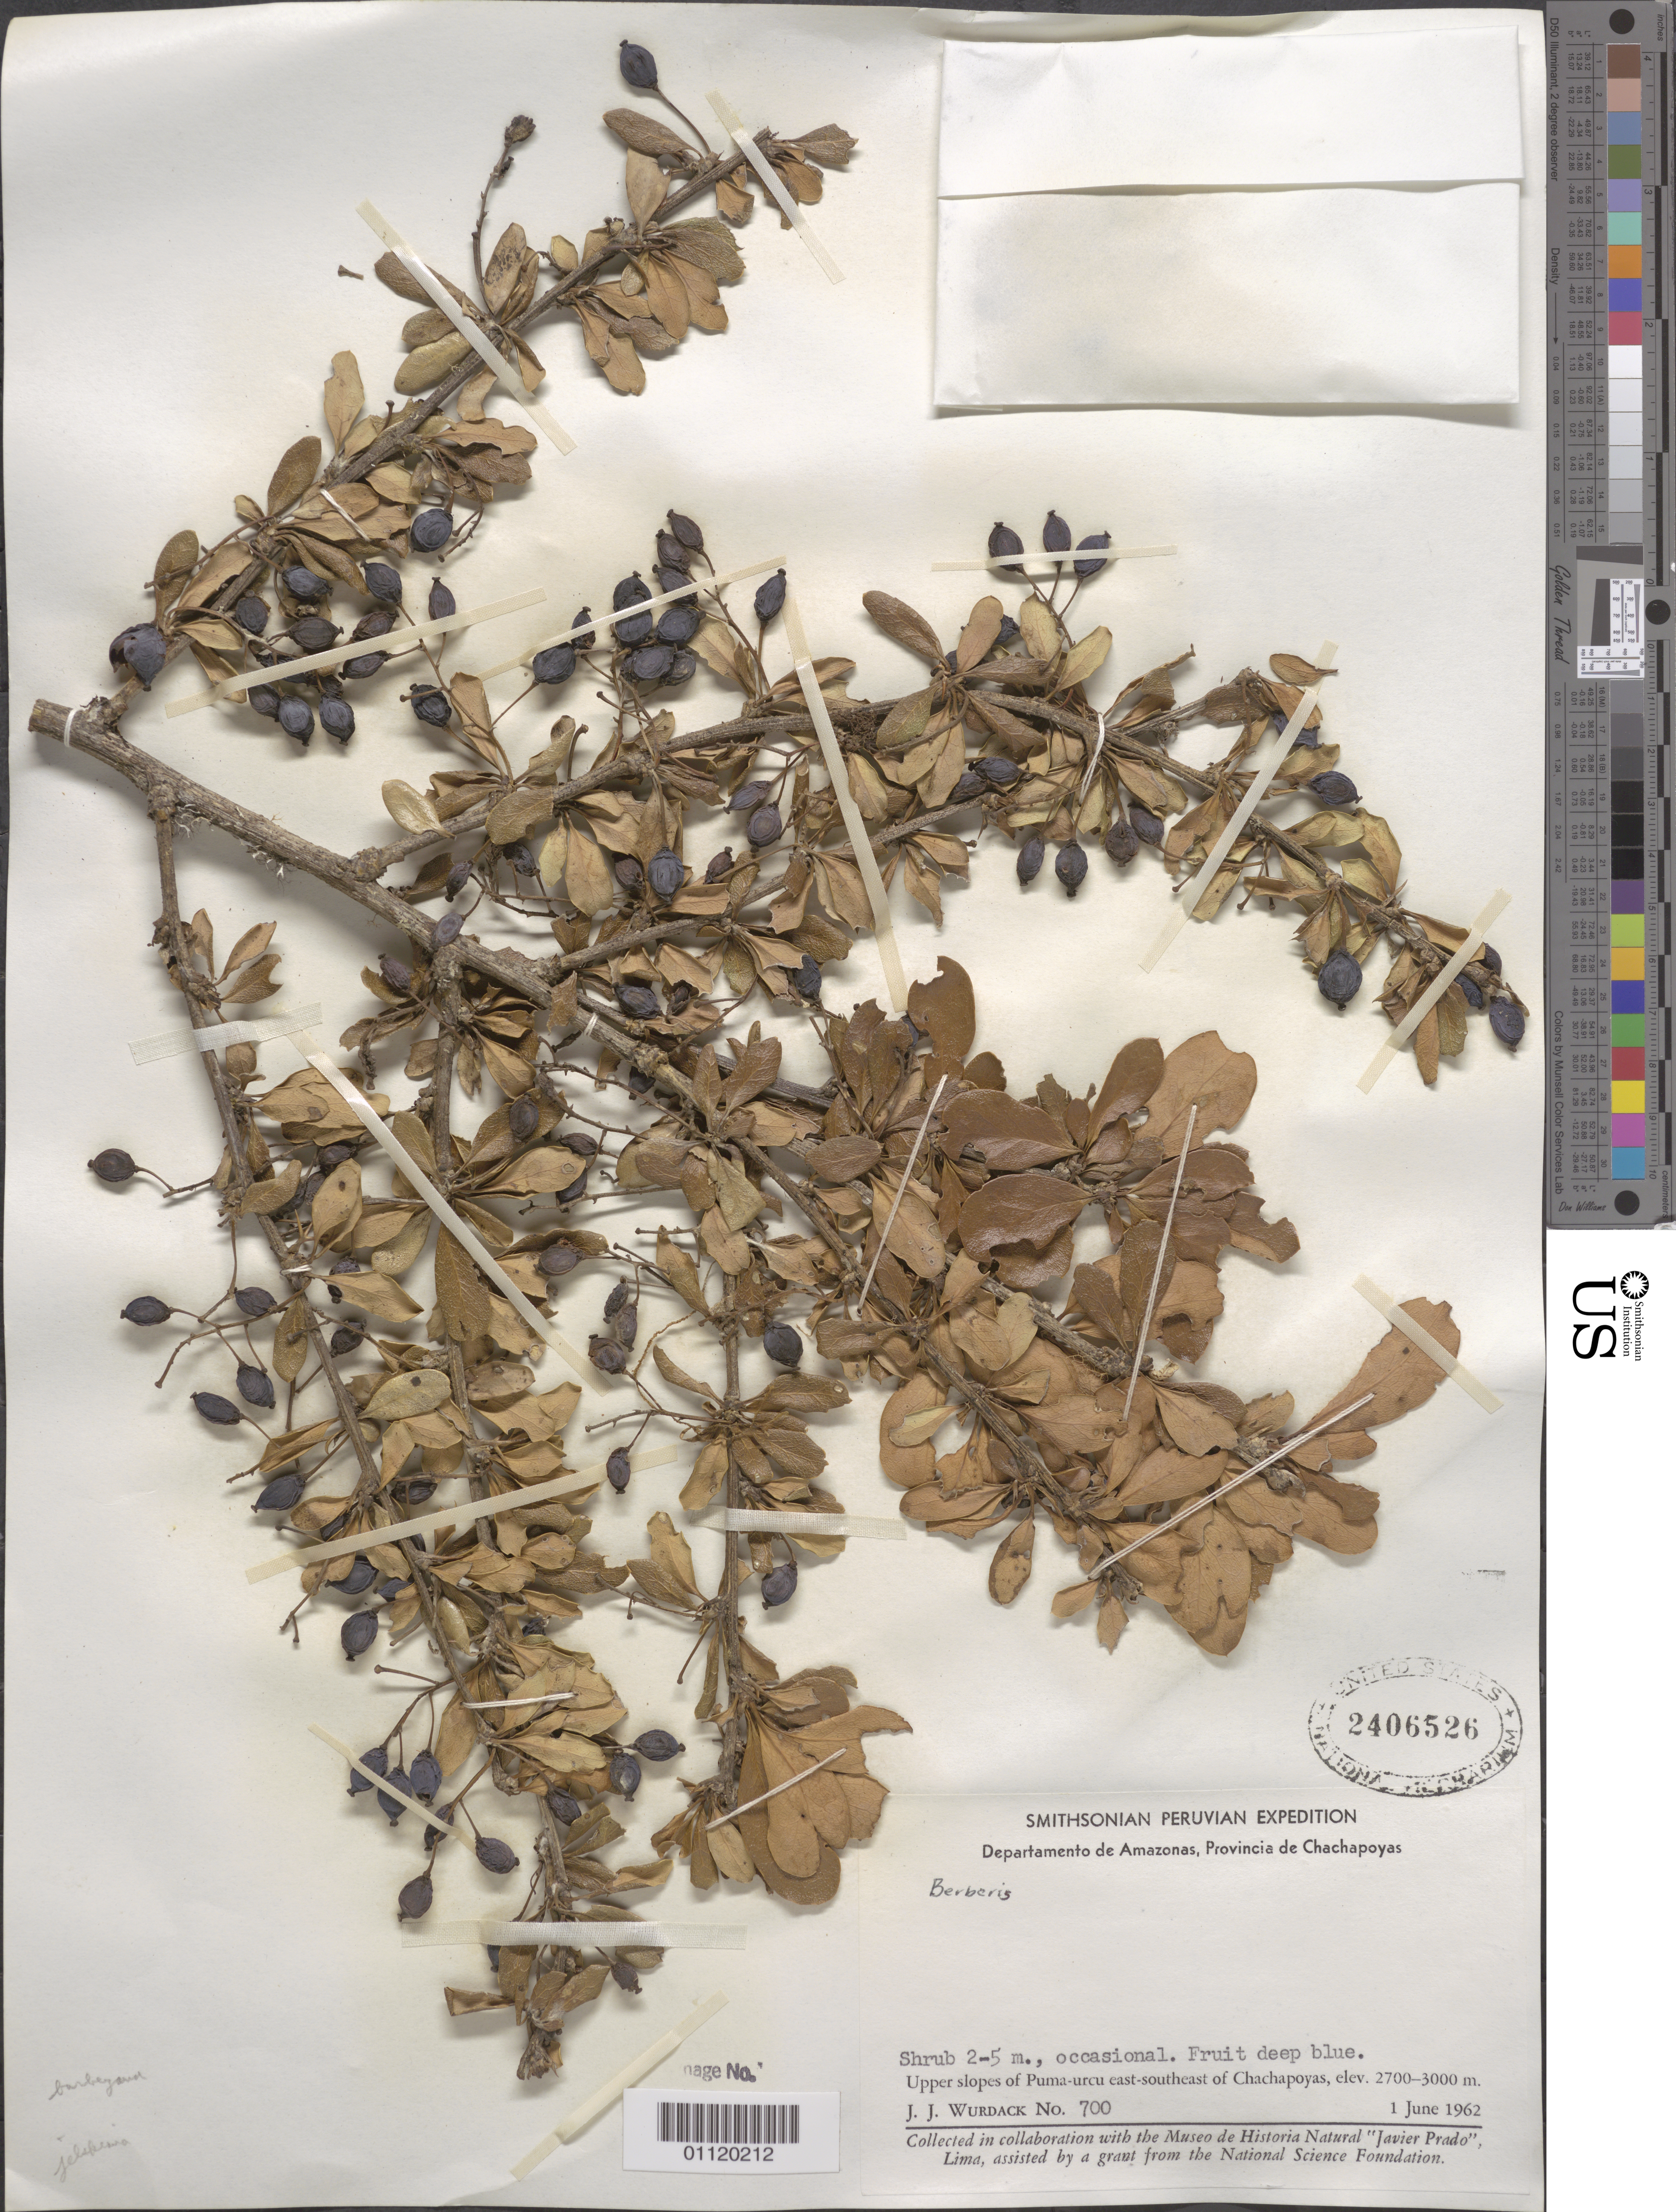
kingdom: Plantae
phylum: Tracheophyta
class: Magnoliopsida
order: Ranunculales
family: Berberidaceae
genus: Berberis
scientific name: Berberis sp.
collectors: J. J. Wurdack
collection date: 1962-06-01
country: Peru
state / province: Amazonas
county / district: Chachapoyas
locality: Upper slopes of Puma-urcu east-southeast of Chachapoyas.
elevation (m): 2700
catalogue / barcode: US 2406526